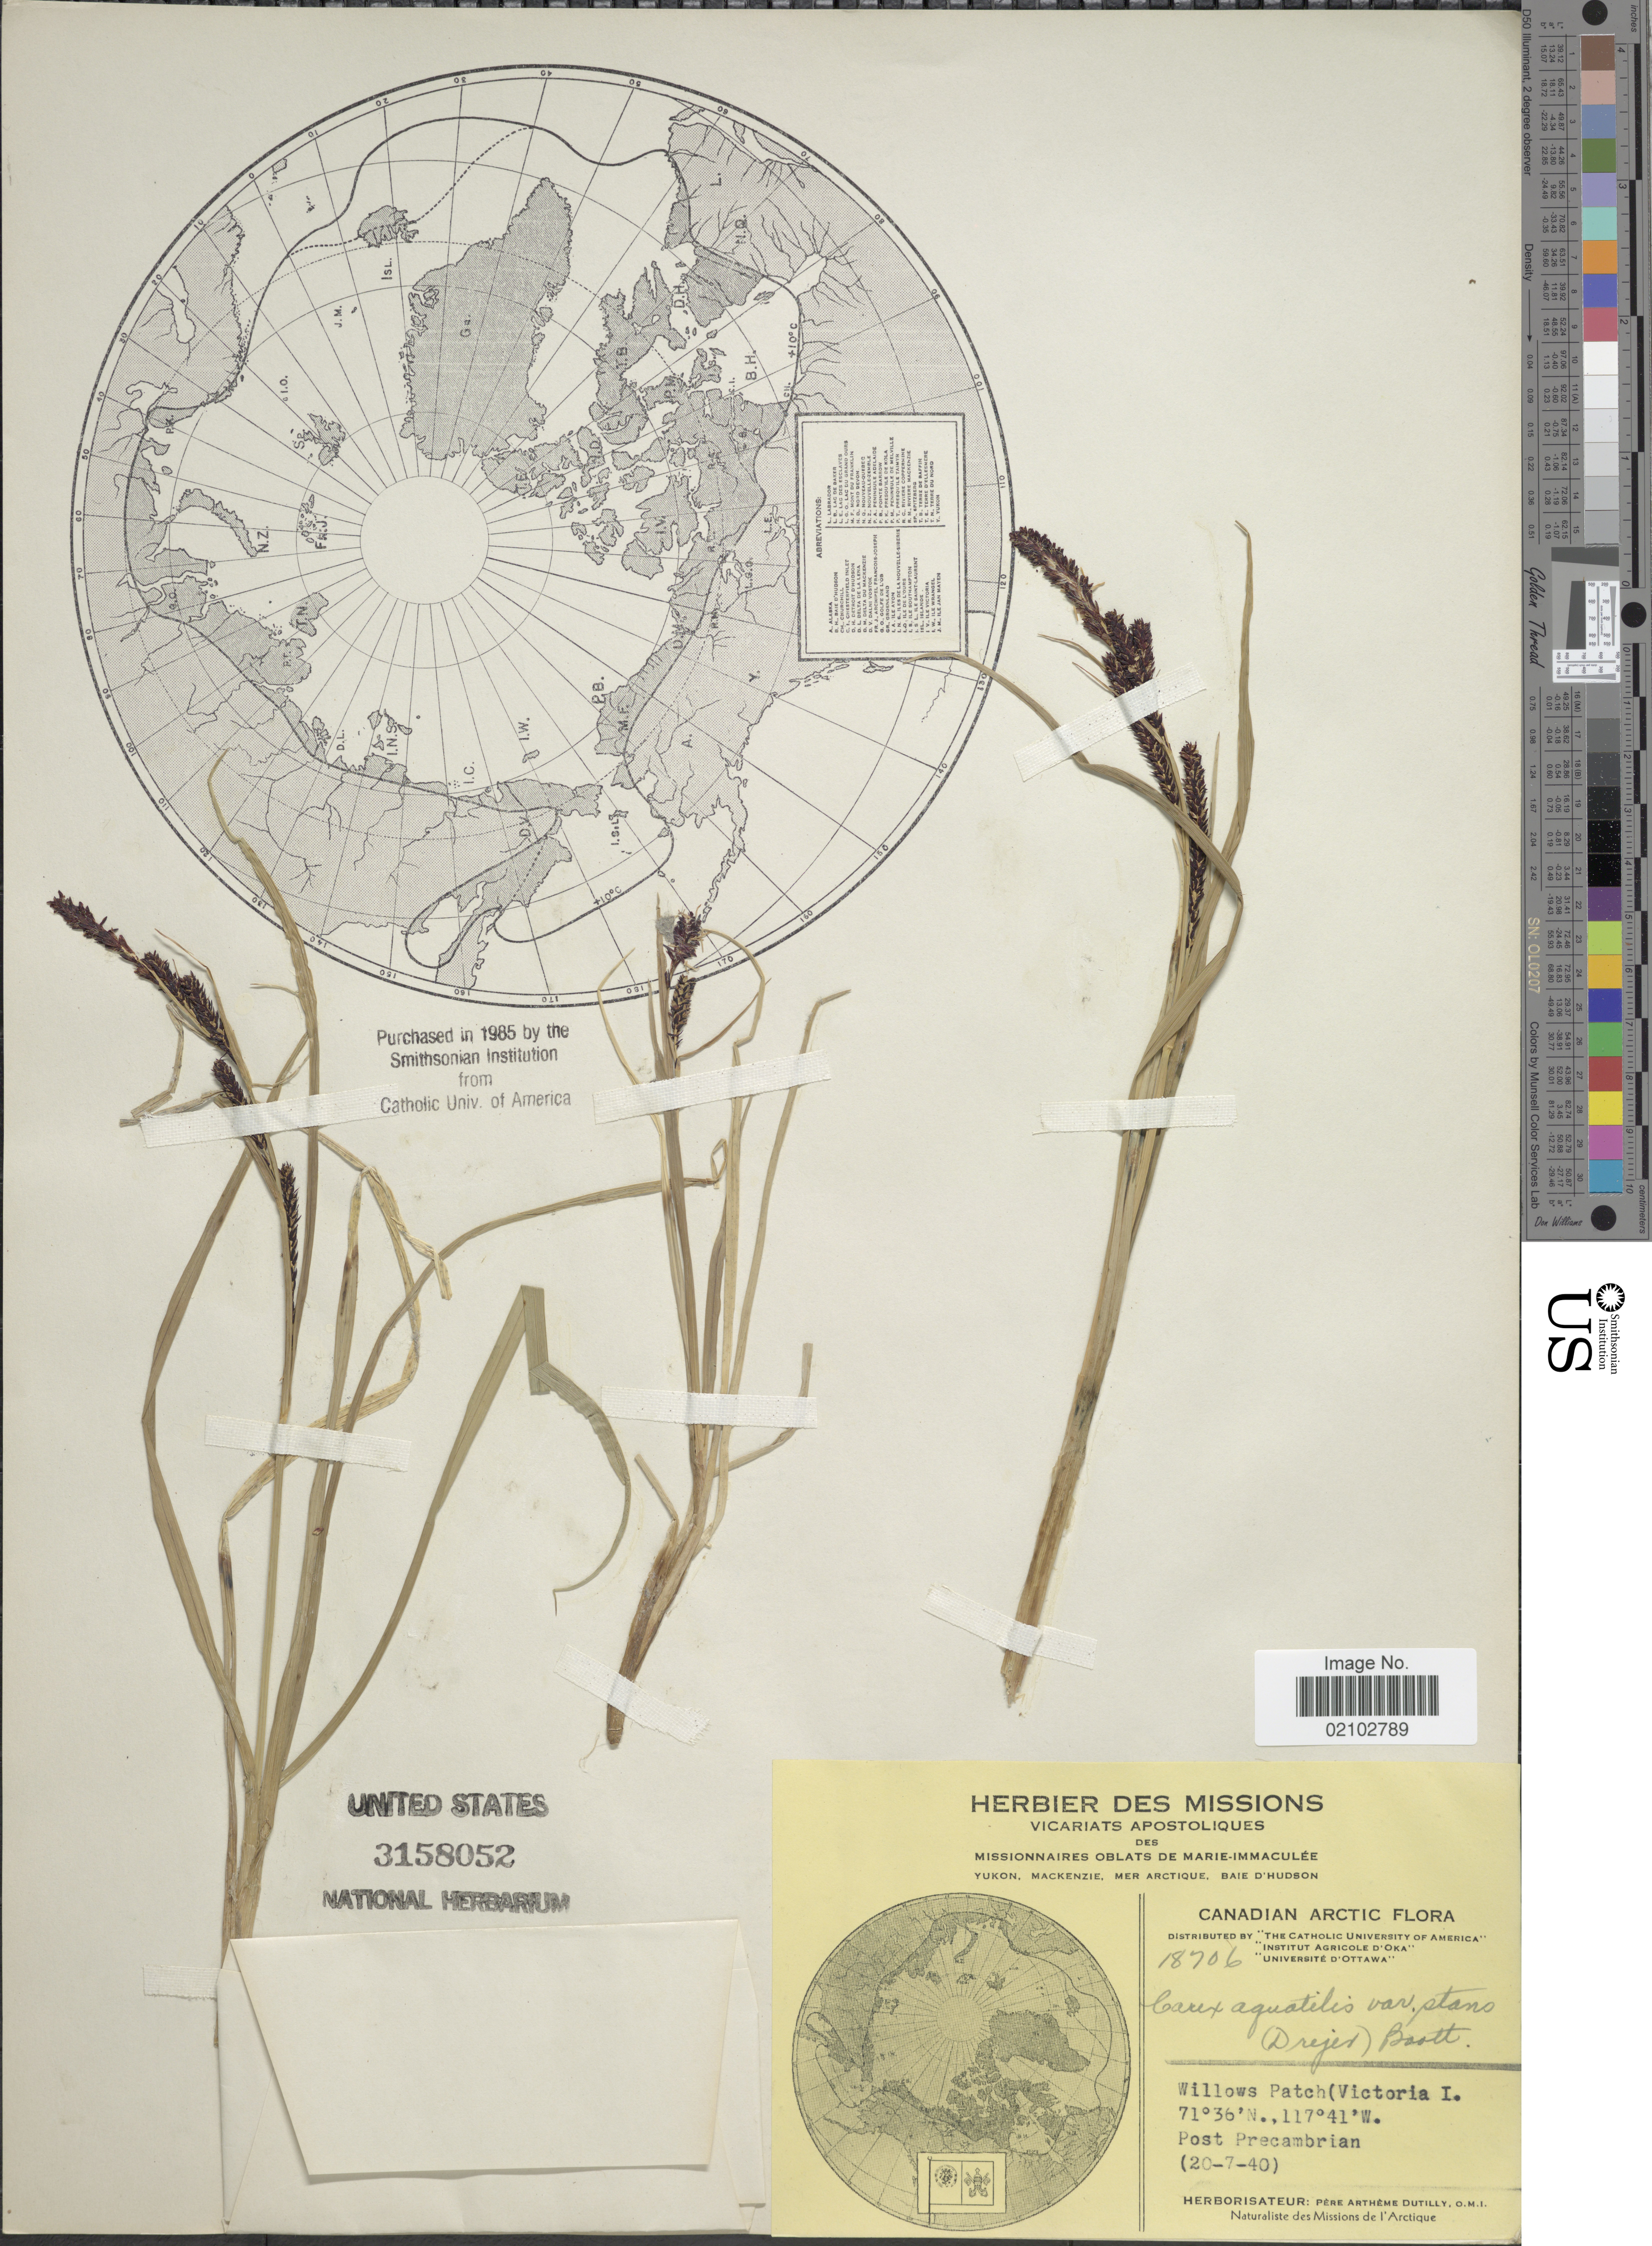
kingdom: Plantae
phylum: Tracheophyta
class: Liliopsida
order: Poales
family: Cyperaceae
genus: Carex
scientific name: Carex aquatilis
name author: Wahlenb.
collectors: A. Dutilly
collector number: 18706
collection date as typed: Transcribed d/m/y: 20/7/40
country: Canada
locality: Canadian Arctic, Willows Patsch (Victoria I.)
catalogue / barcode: US 3158052